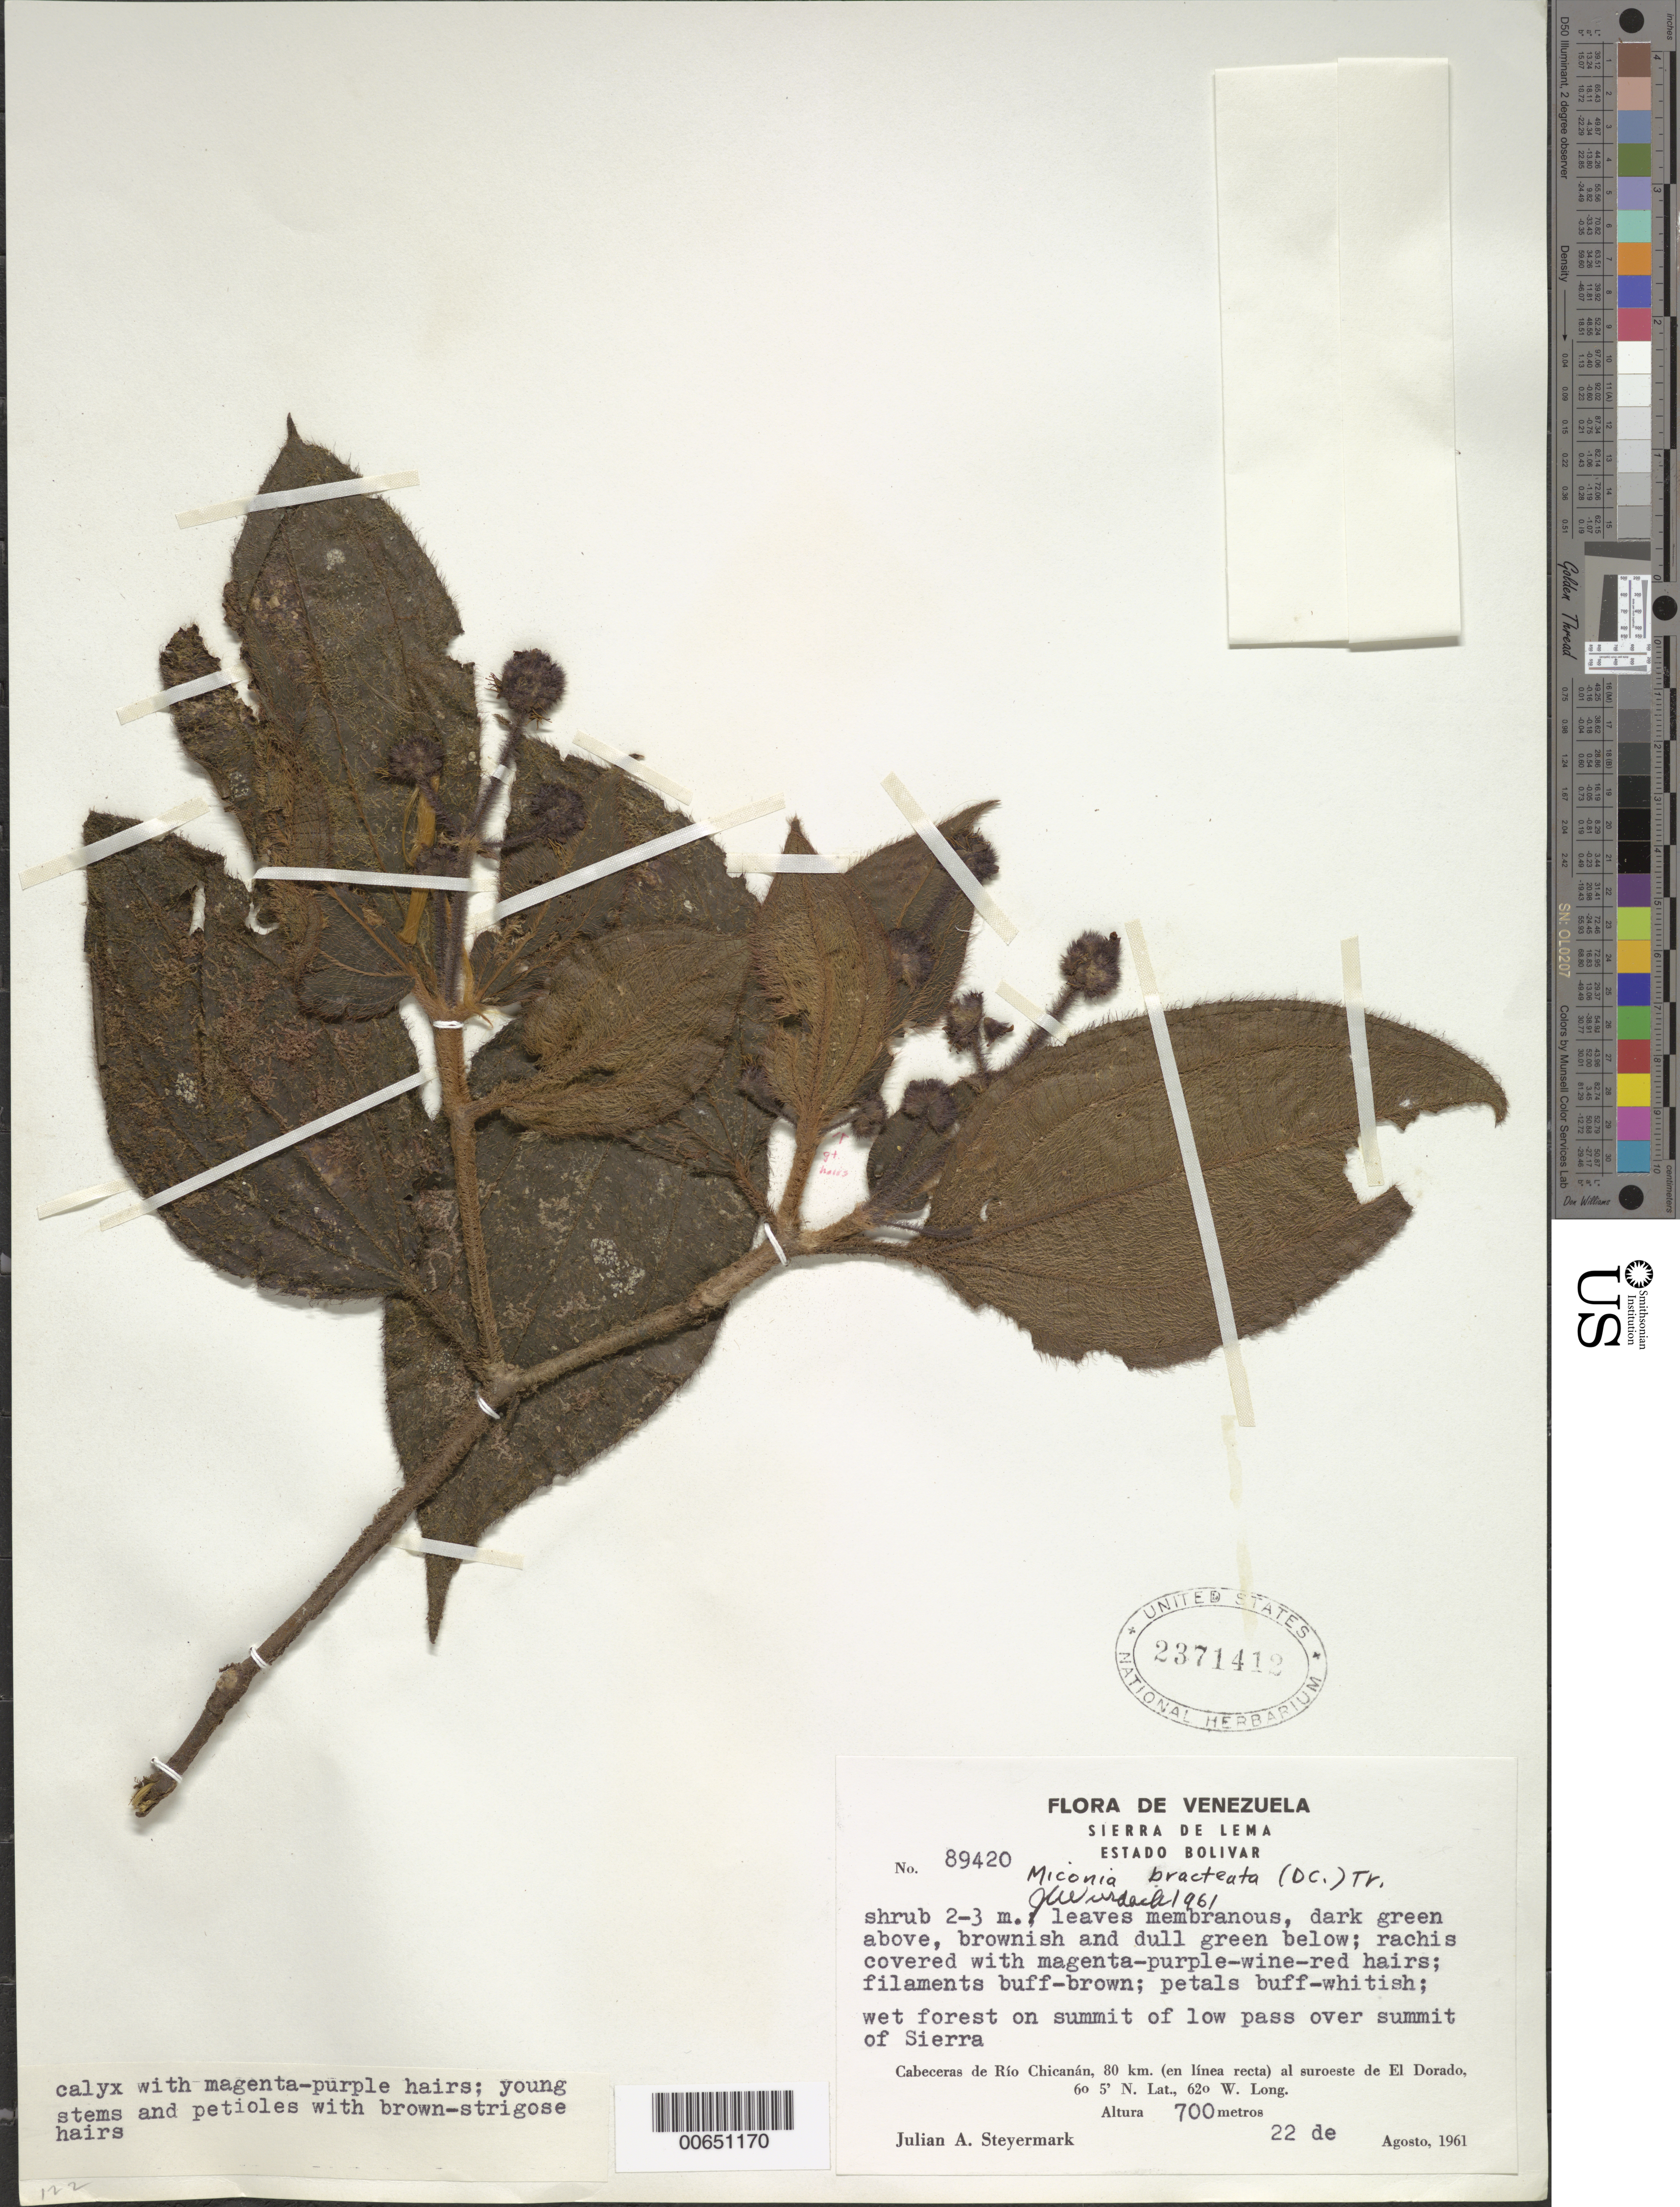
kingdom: Plantae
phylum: Tracheophyta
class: Magnoliopsida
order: Myrtales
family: Melastomataceae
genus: Miconia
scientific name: Miconia bracteata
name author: (DC.) Triana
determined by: Wurdack, John J., (US), US (UNITED STATES)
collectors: J. Steyermark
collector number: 89420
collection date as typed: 22-Aug-61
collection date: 1961-08-22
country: Venezuela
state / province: Bolívar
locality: Sierra de Lema; Cabeceras de Río Chicanán, 80 km (in a straight line) to southwest of El Dorado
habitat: Wet forest on summit of low pass over summit of Sierra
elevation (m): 700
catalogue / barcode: US 2371412